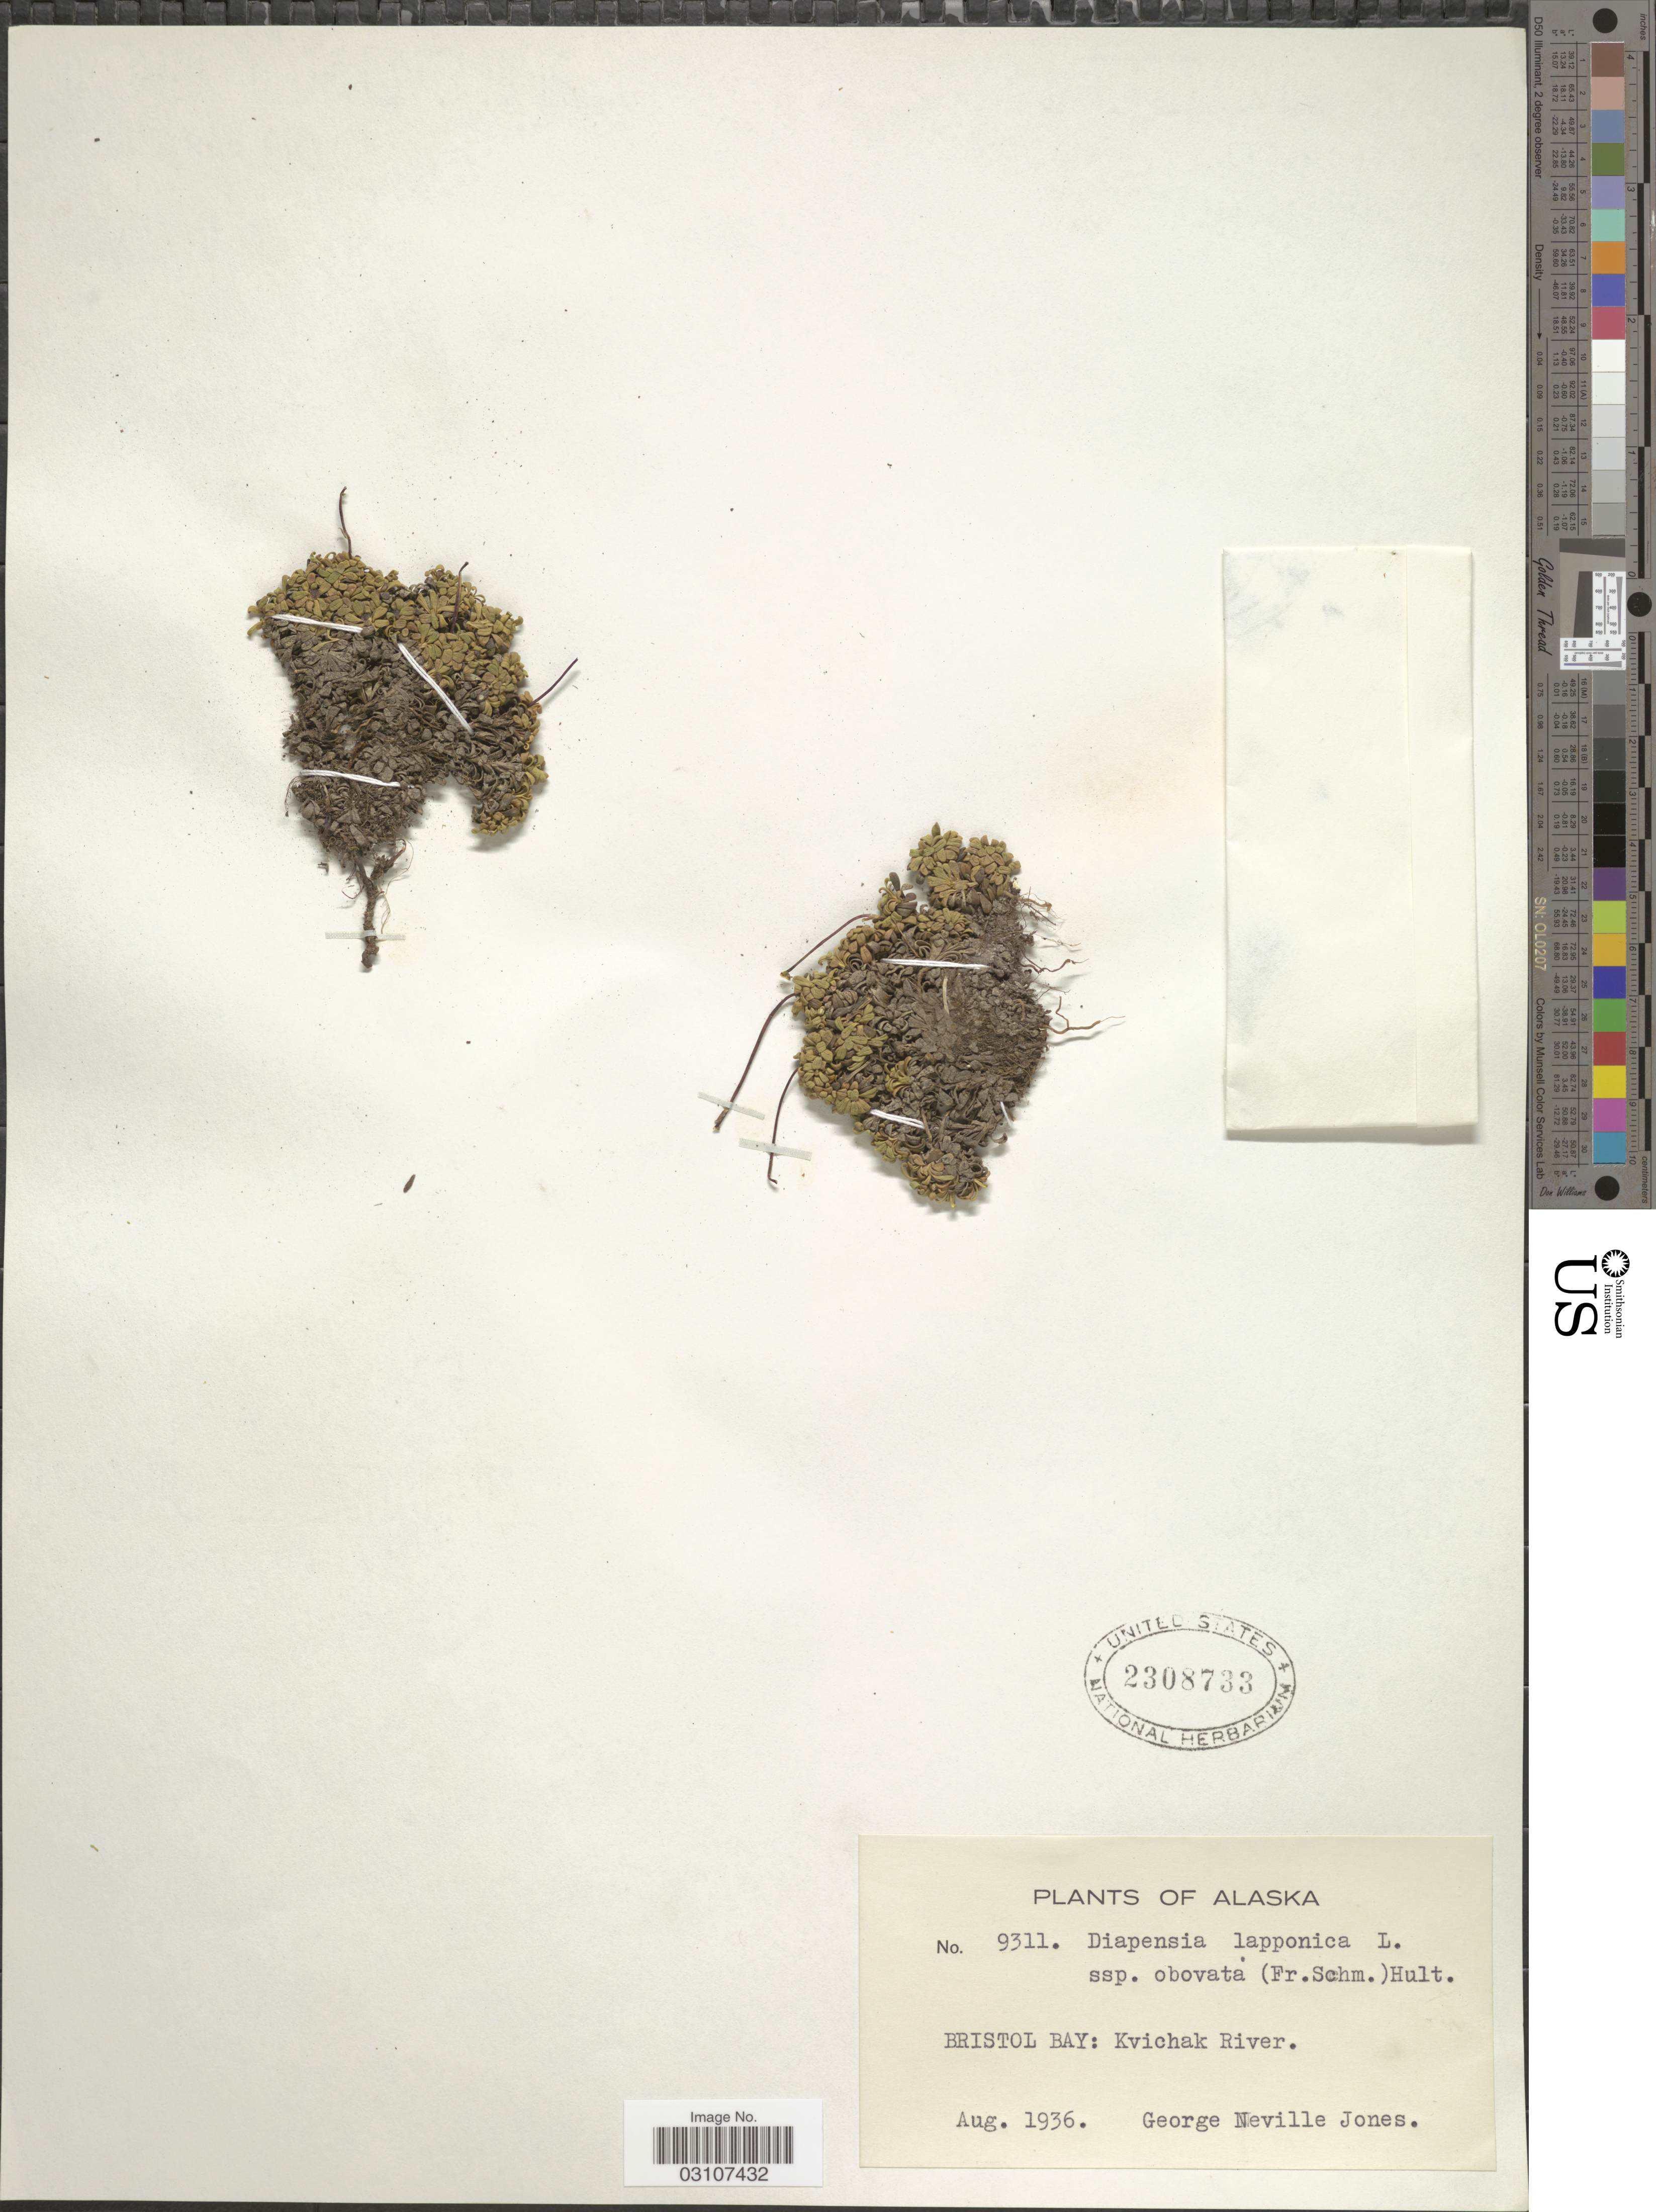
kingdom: Plantae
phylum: Tracheophyta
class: Magnoliopsida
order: Ericales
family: Diapensiaceae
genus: Diapensia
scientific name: Diapensia lapponica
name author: L.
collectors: G. N. Jones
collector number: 9311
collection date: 1936-08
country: United States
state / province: Alaska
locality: Bristol Bay: Kvichak River.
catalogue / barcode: US 2308733